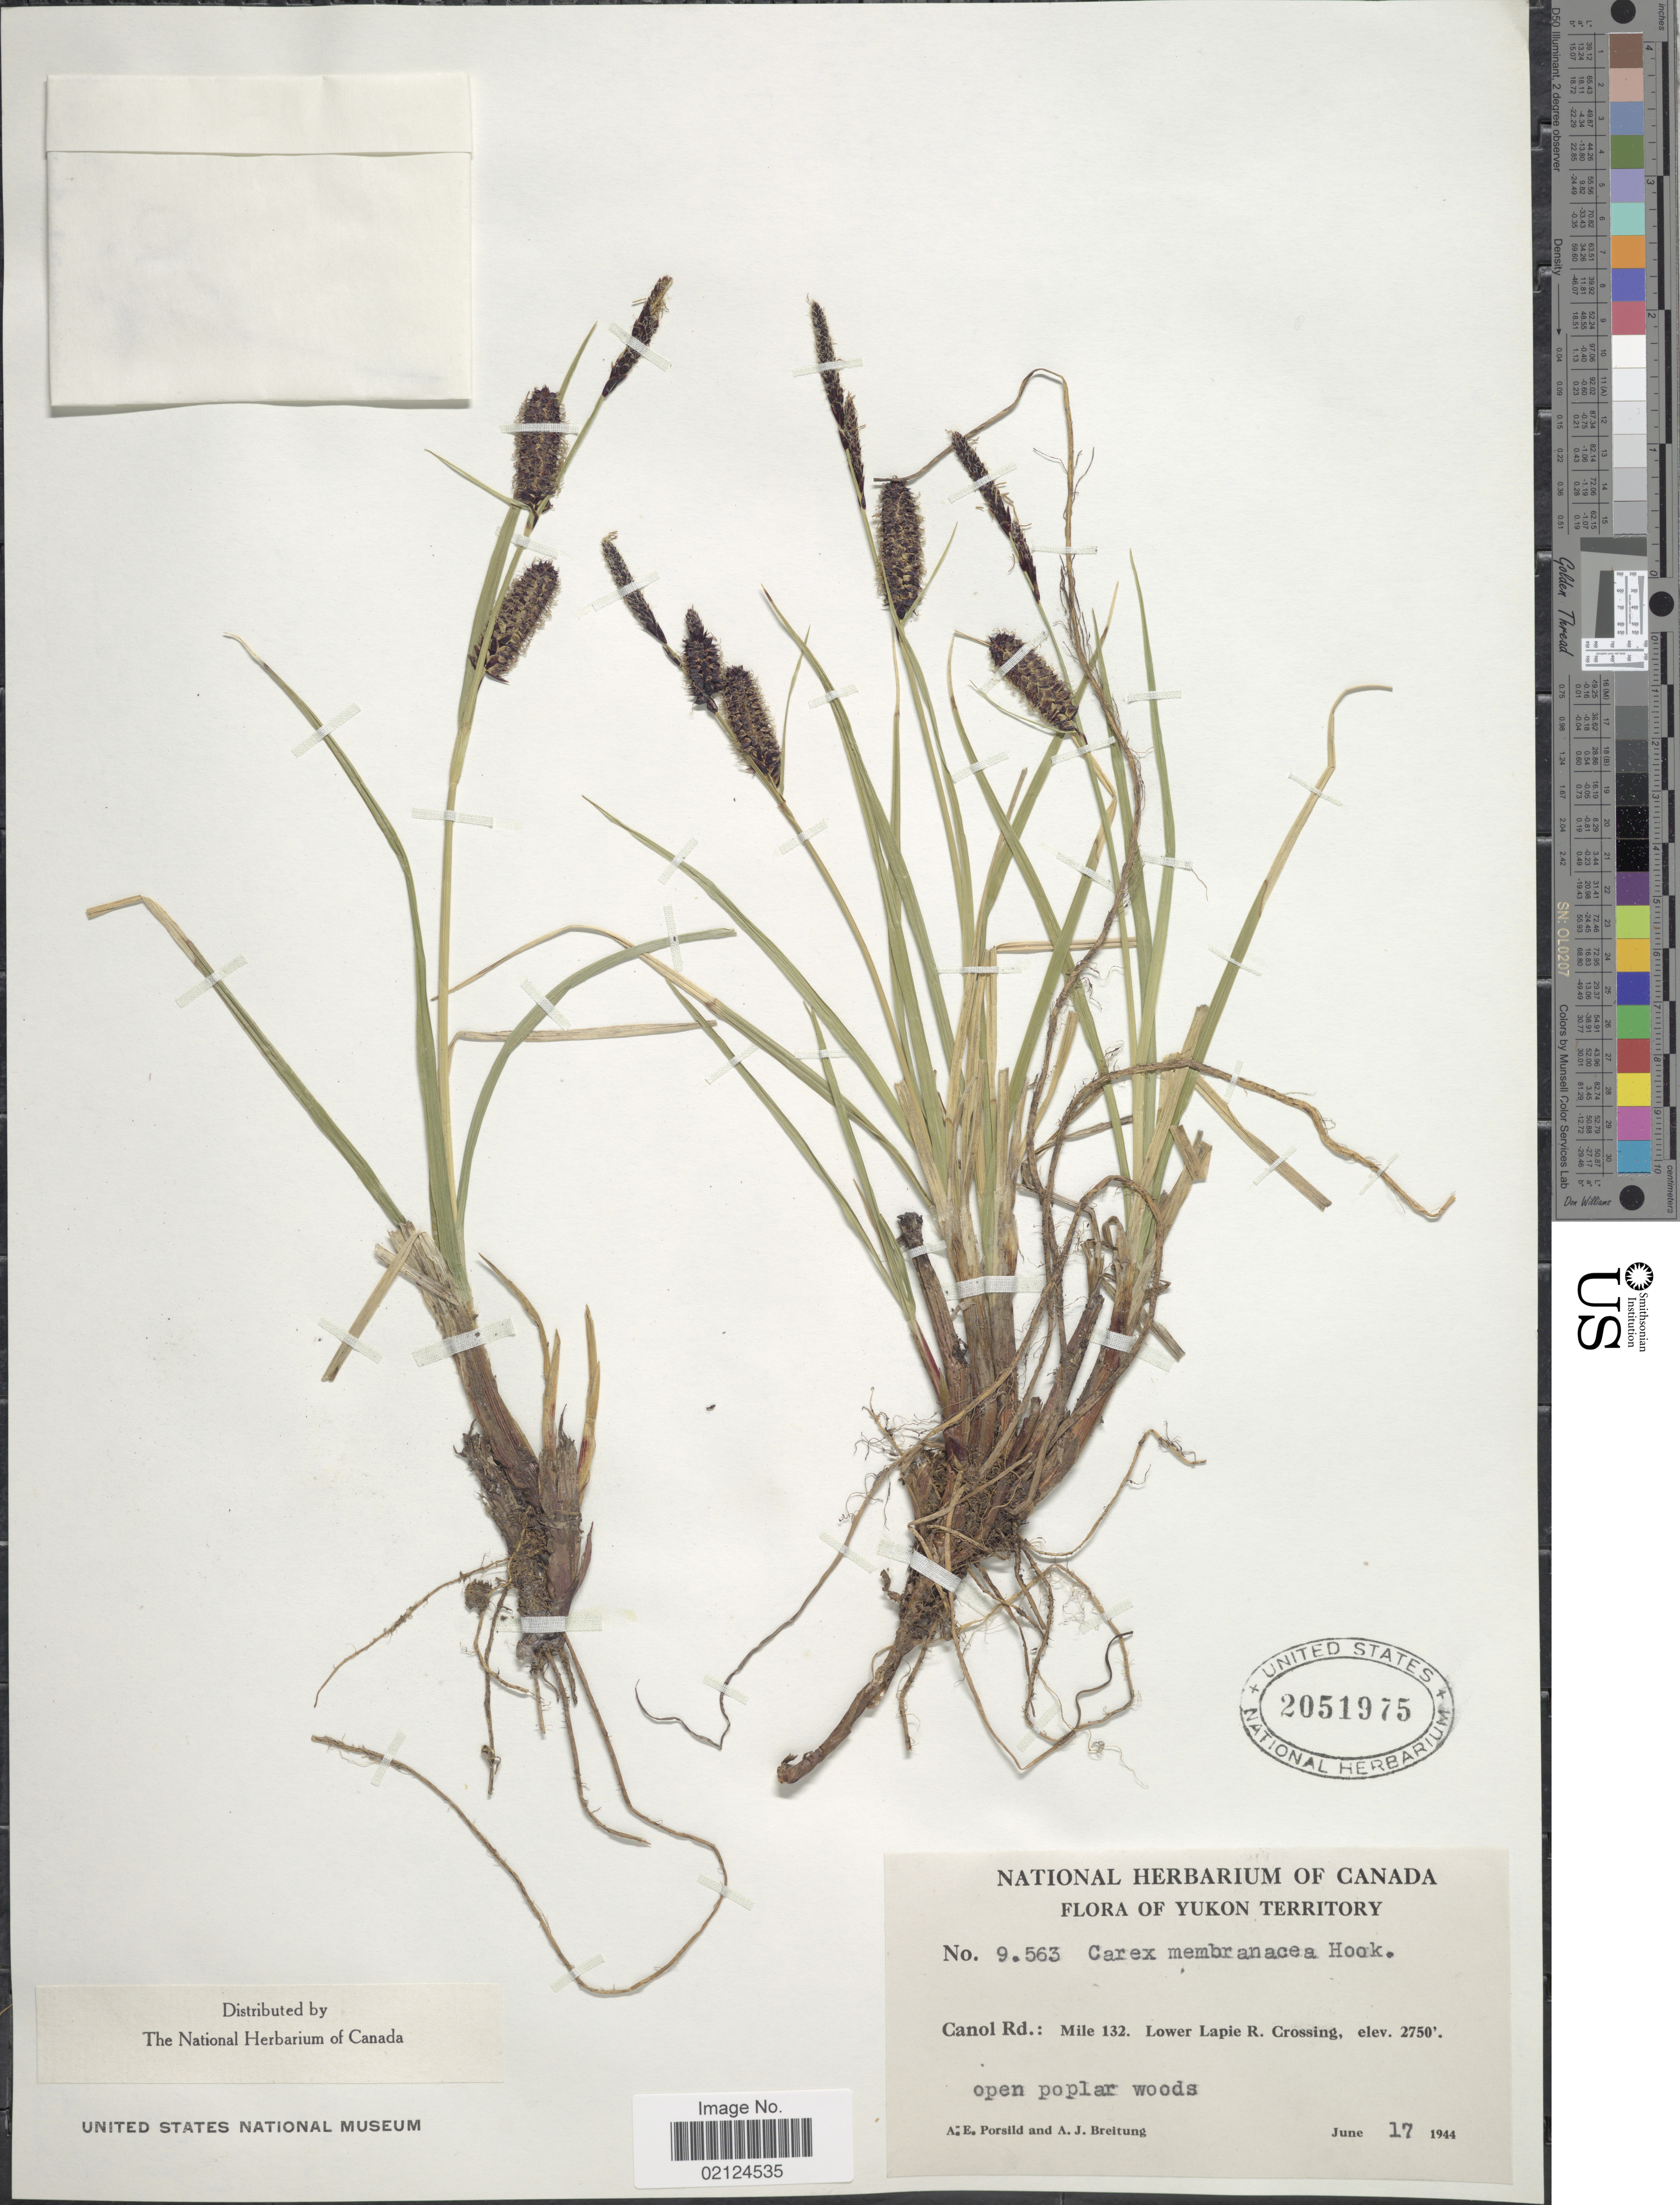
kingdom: Plantae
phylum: Tracheophyta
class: Liliopsida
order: Poales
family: Cyperaceae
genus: Carex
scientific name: Carex membranacea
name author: Hook.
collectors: A. E. Porsild & A. Breitung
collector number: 9563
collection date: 1944-06-17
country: Canada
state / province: Yukon Territory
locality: Canol Rd.: Mile 132, Lower Lapie R Crossing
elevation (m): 838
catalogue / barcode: US 2051975